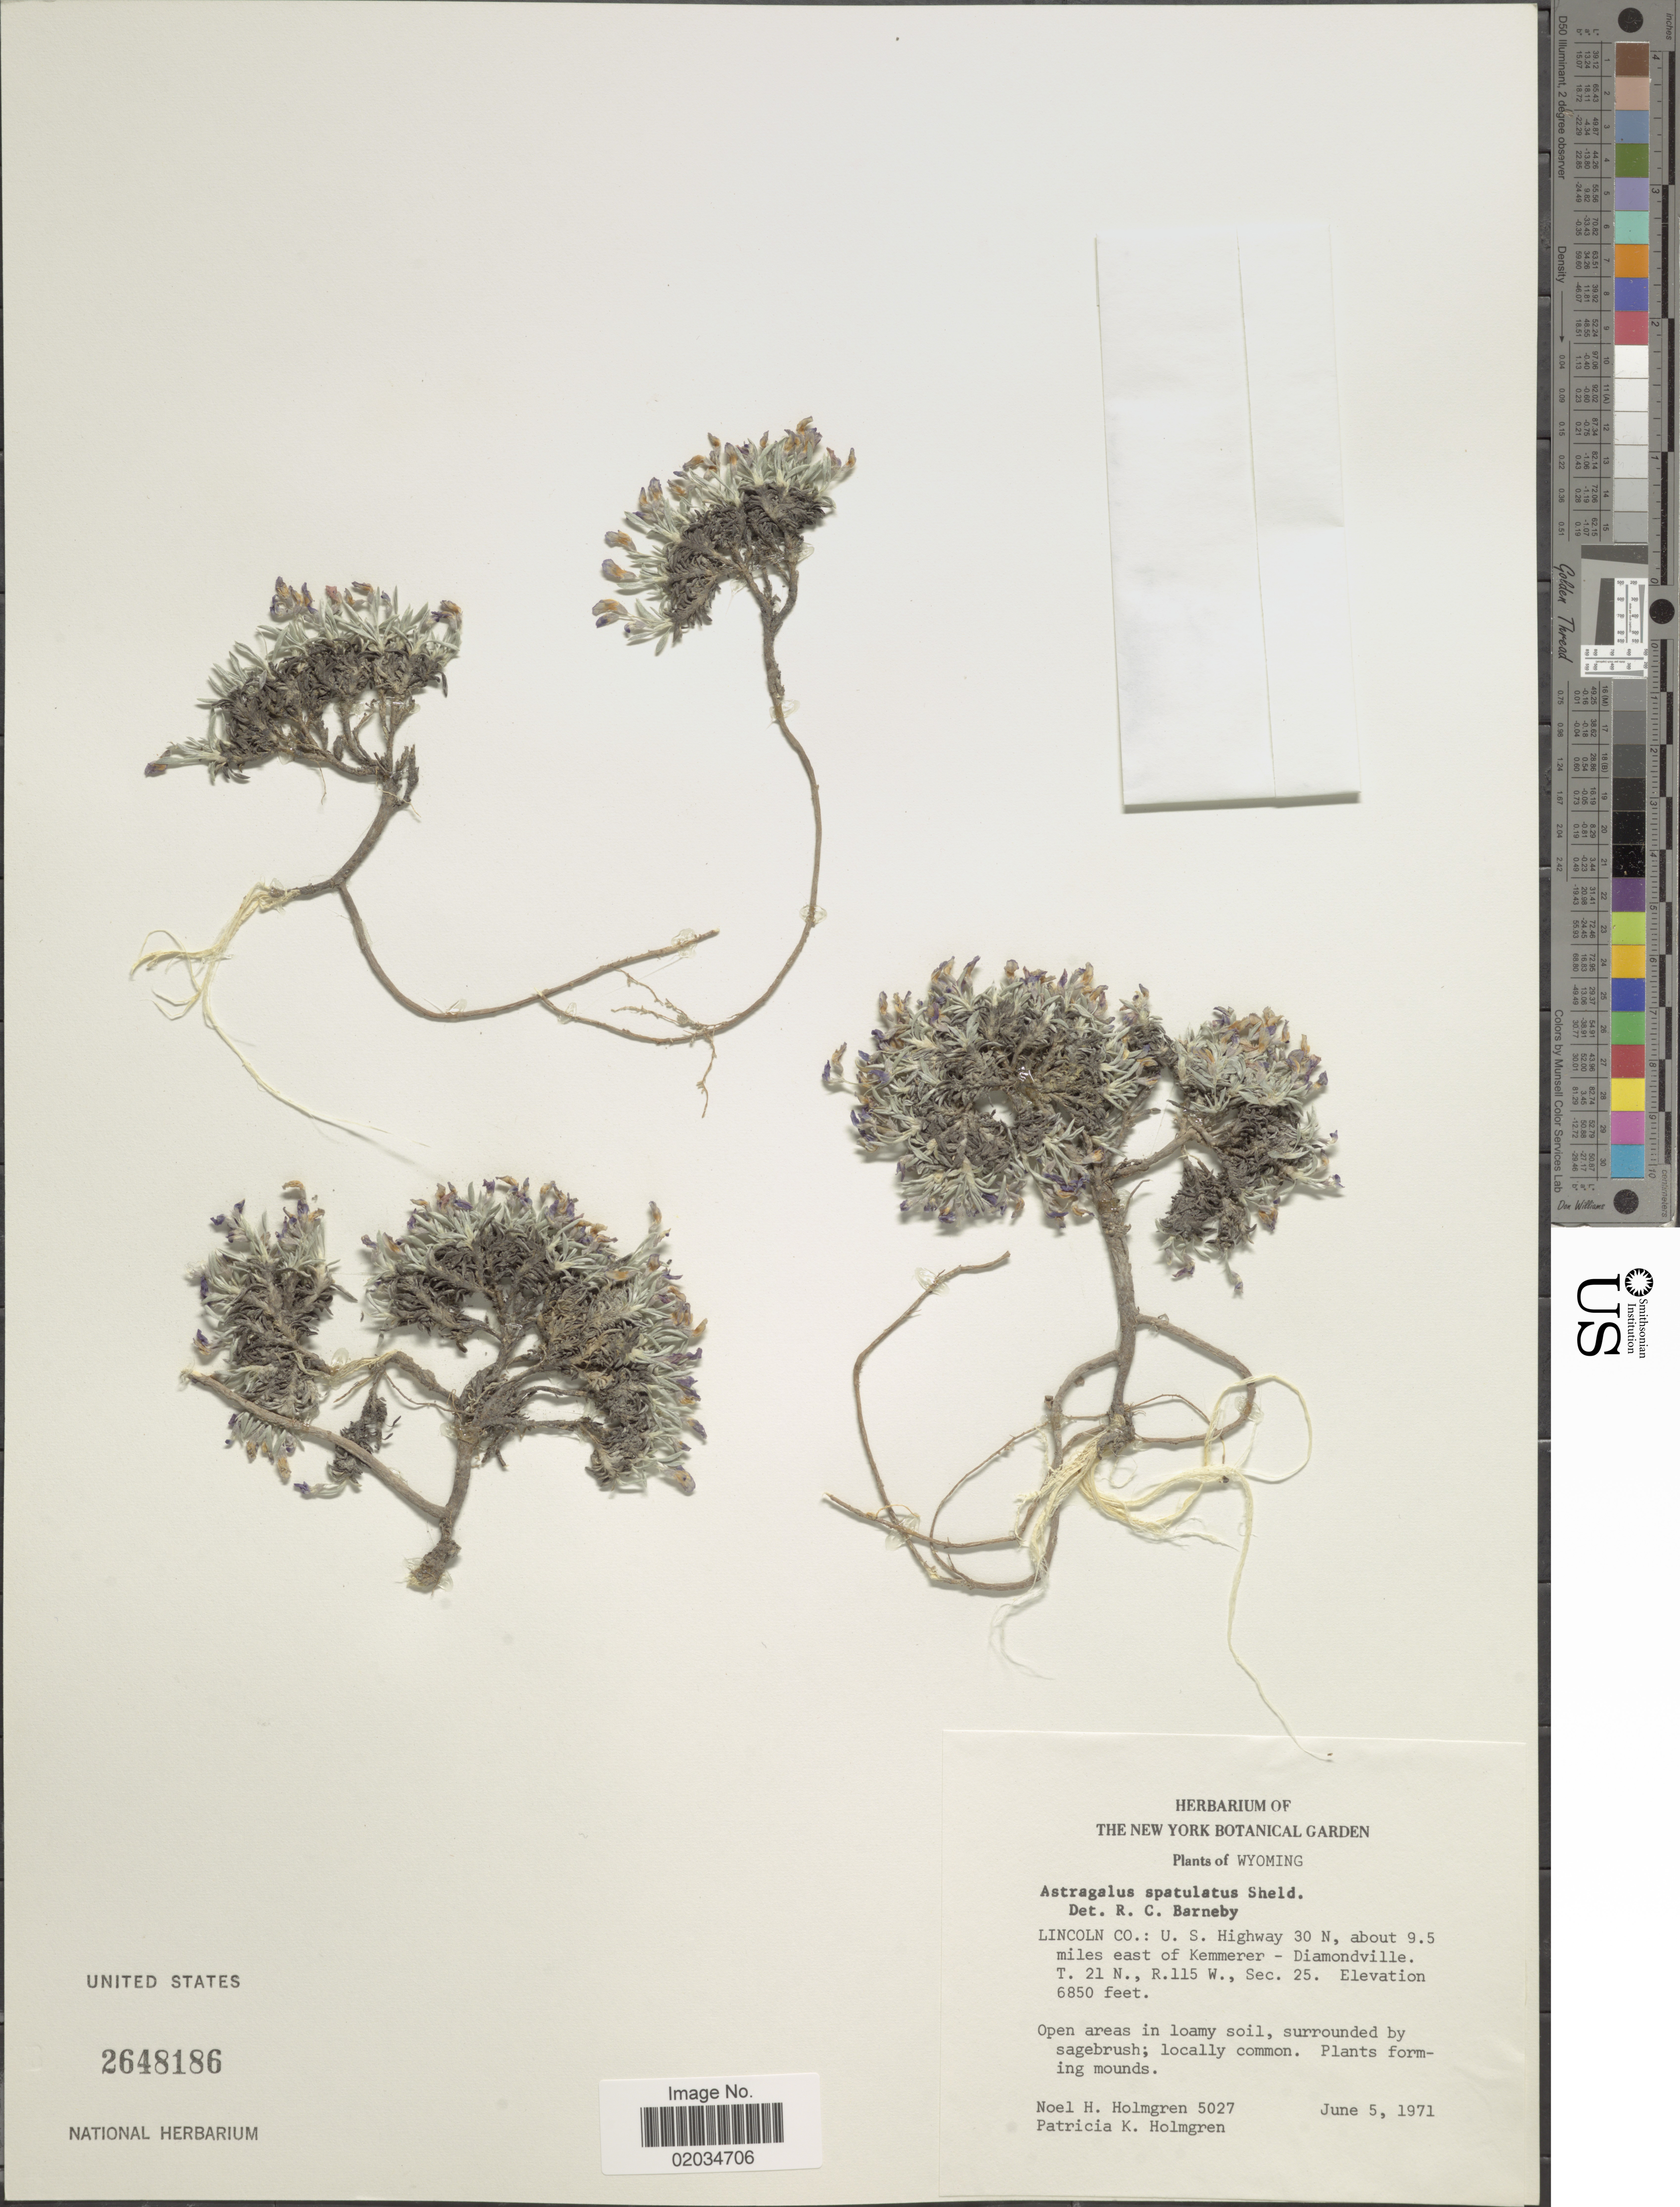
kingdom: Plantae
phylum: Tracheophyta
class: Magnoliopsida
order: Fabales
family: Fabaceae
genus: Astragalus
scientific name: Astragalus sparsiflorus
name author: A. Gray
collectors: N. H. Holmgren & P. K. Holmgren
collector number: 5027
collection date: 1971-06-05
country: United States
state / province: Wyoming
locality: Lincoln Co.: U. S. Highway 30 N, about 9.5 miles east of Kemmerer - Diamondville. T. 21 N., R.115 W., Sec. 25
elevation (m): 2088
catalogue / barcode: US 2648186